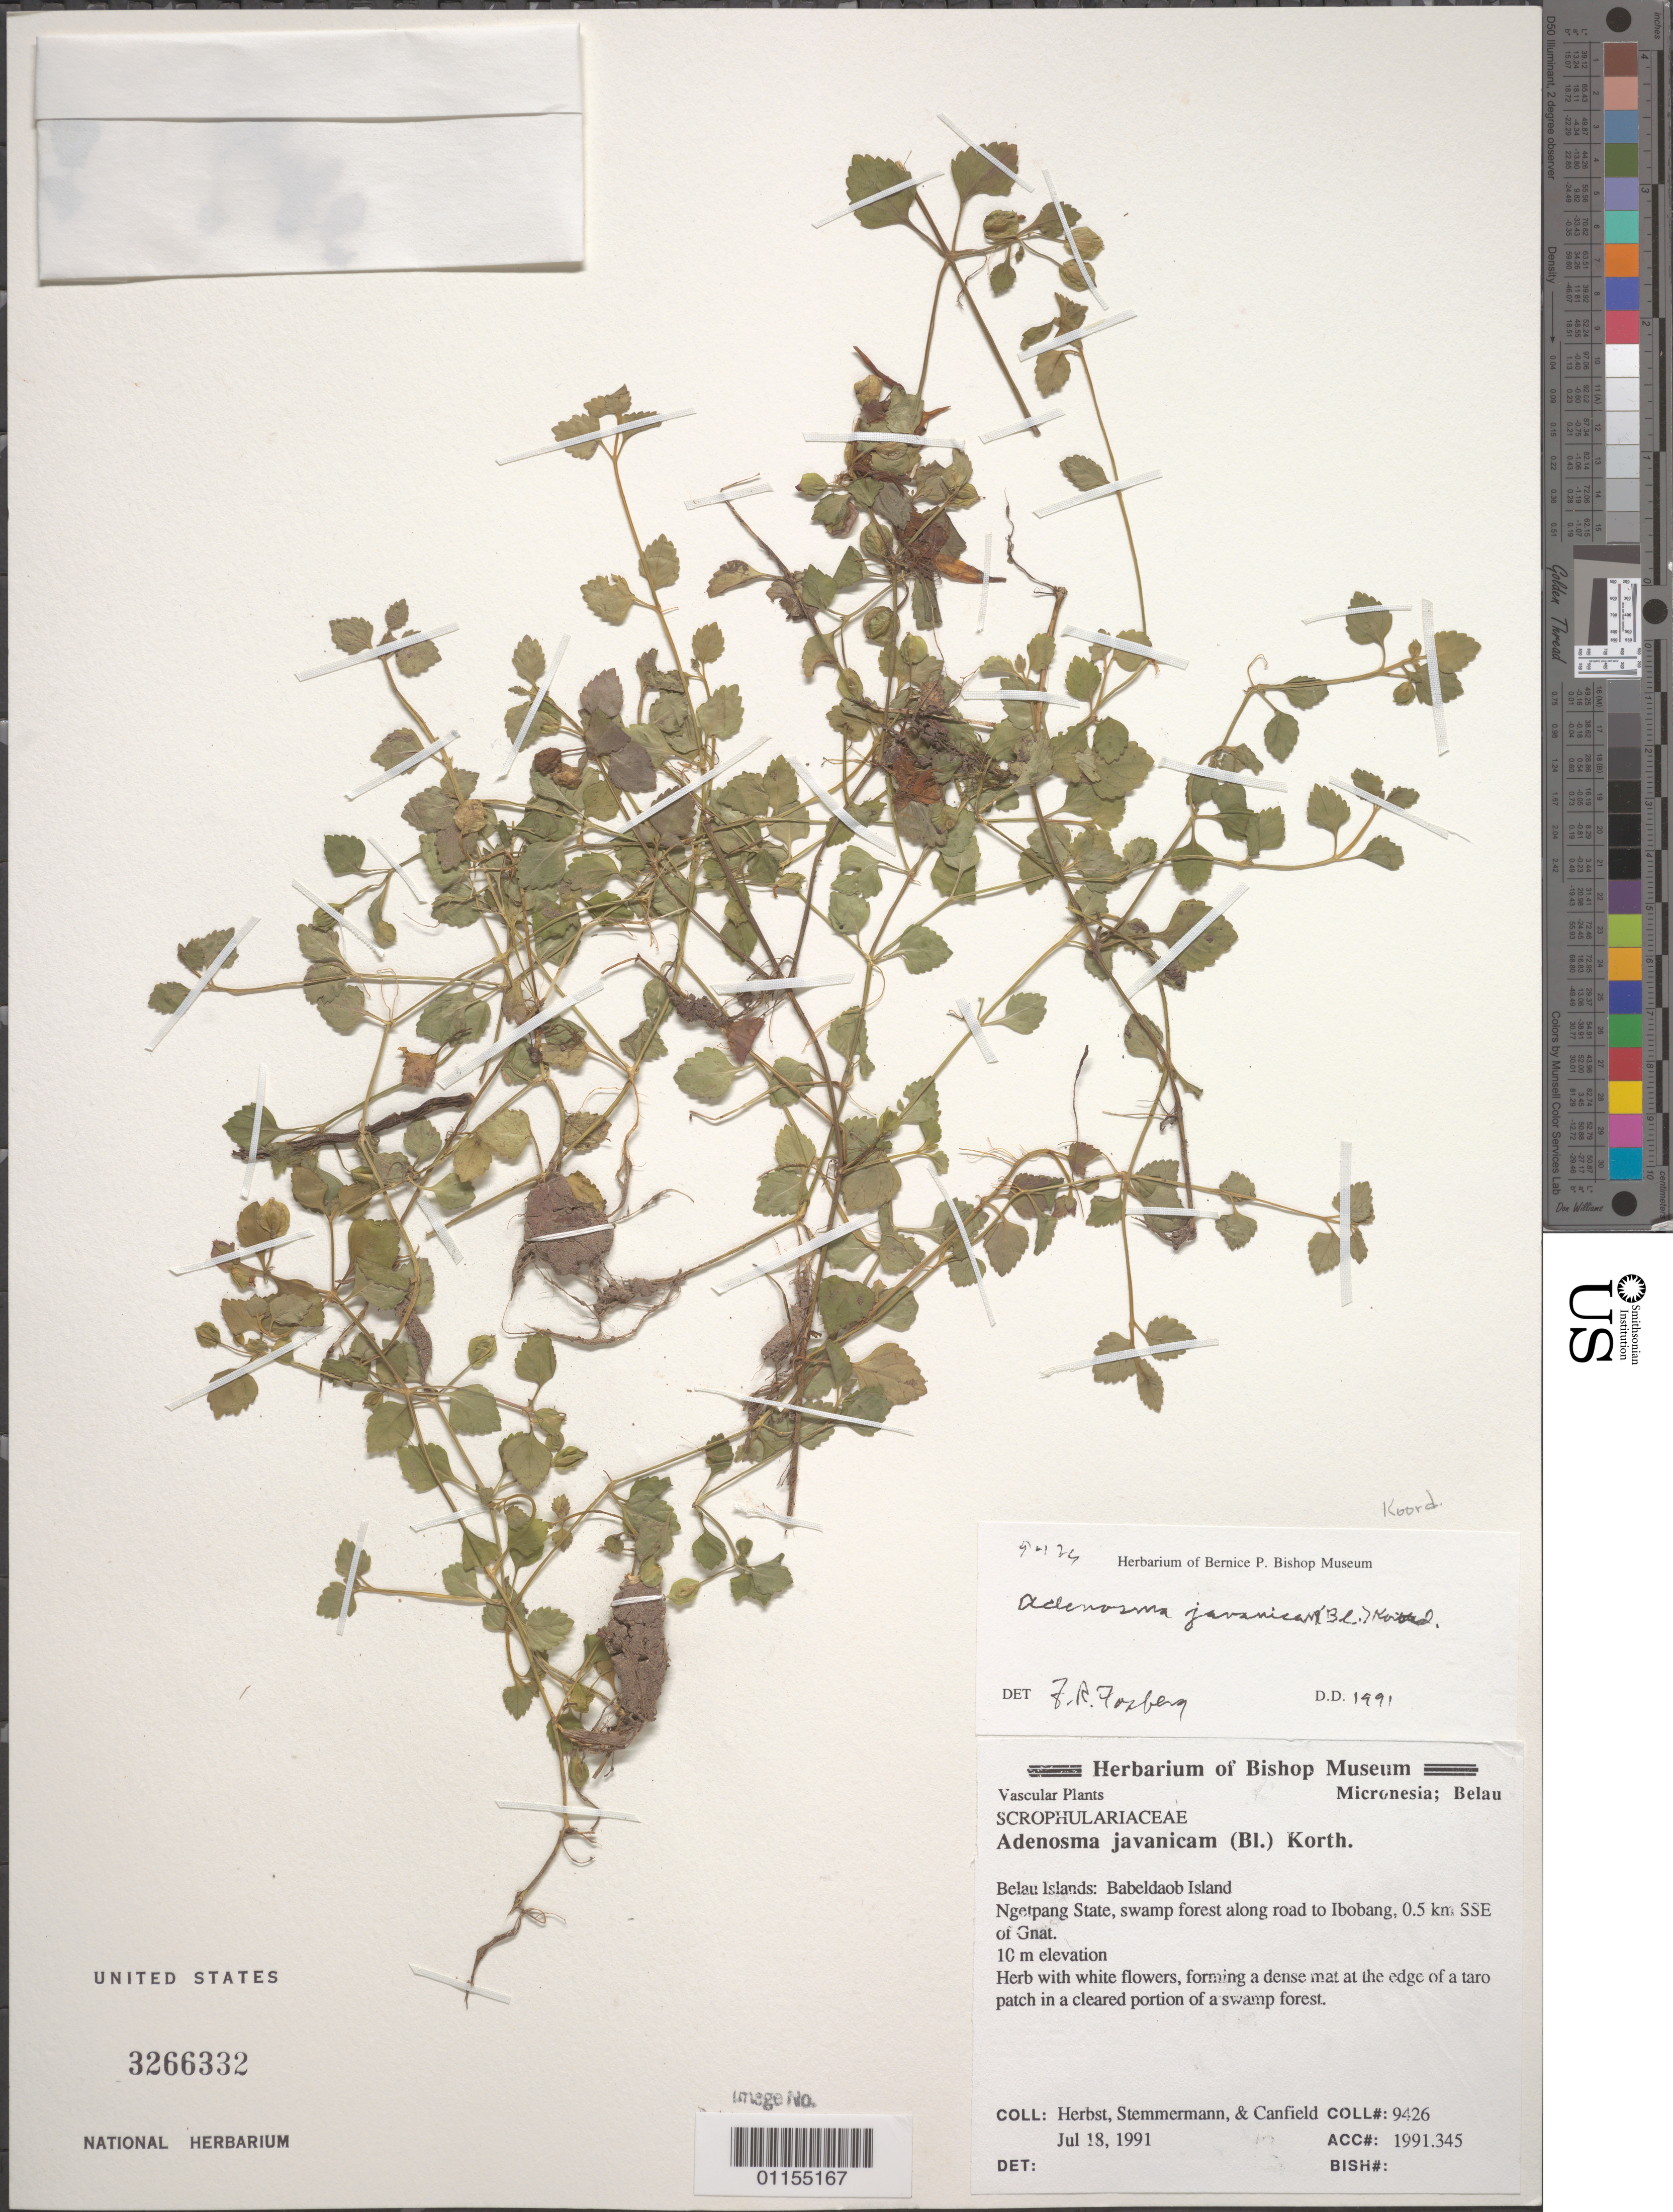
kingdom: Plantae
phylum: Tracheophyta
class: Magnoliopsida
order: Lamiales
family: Plantaginaceae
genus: Adenosma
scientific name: Adenosma javanicum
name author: (Blume) Koord.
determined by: Fosberg, F. R.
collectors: D. R. Herbst, L. Stemmermann & J. E. Canfield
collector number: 9426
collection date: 1991-07-18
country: Palau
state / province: Ngatpang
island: Babeldaob [Babelthuap]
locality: Swamp forest along road to Ibobang, 0.5 km SSE of Gnat.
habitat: Edge of a taro patch in a cleared portion of a swamp forest.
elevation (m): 10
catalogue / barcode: US 3408086